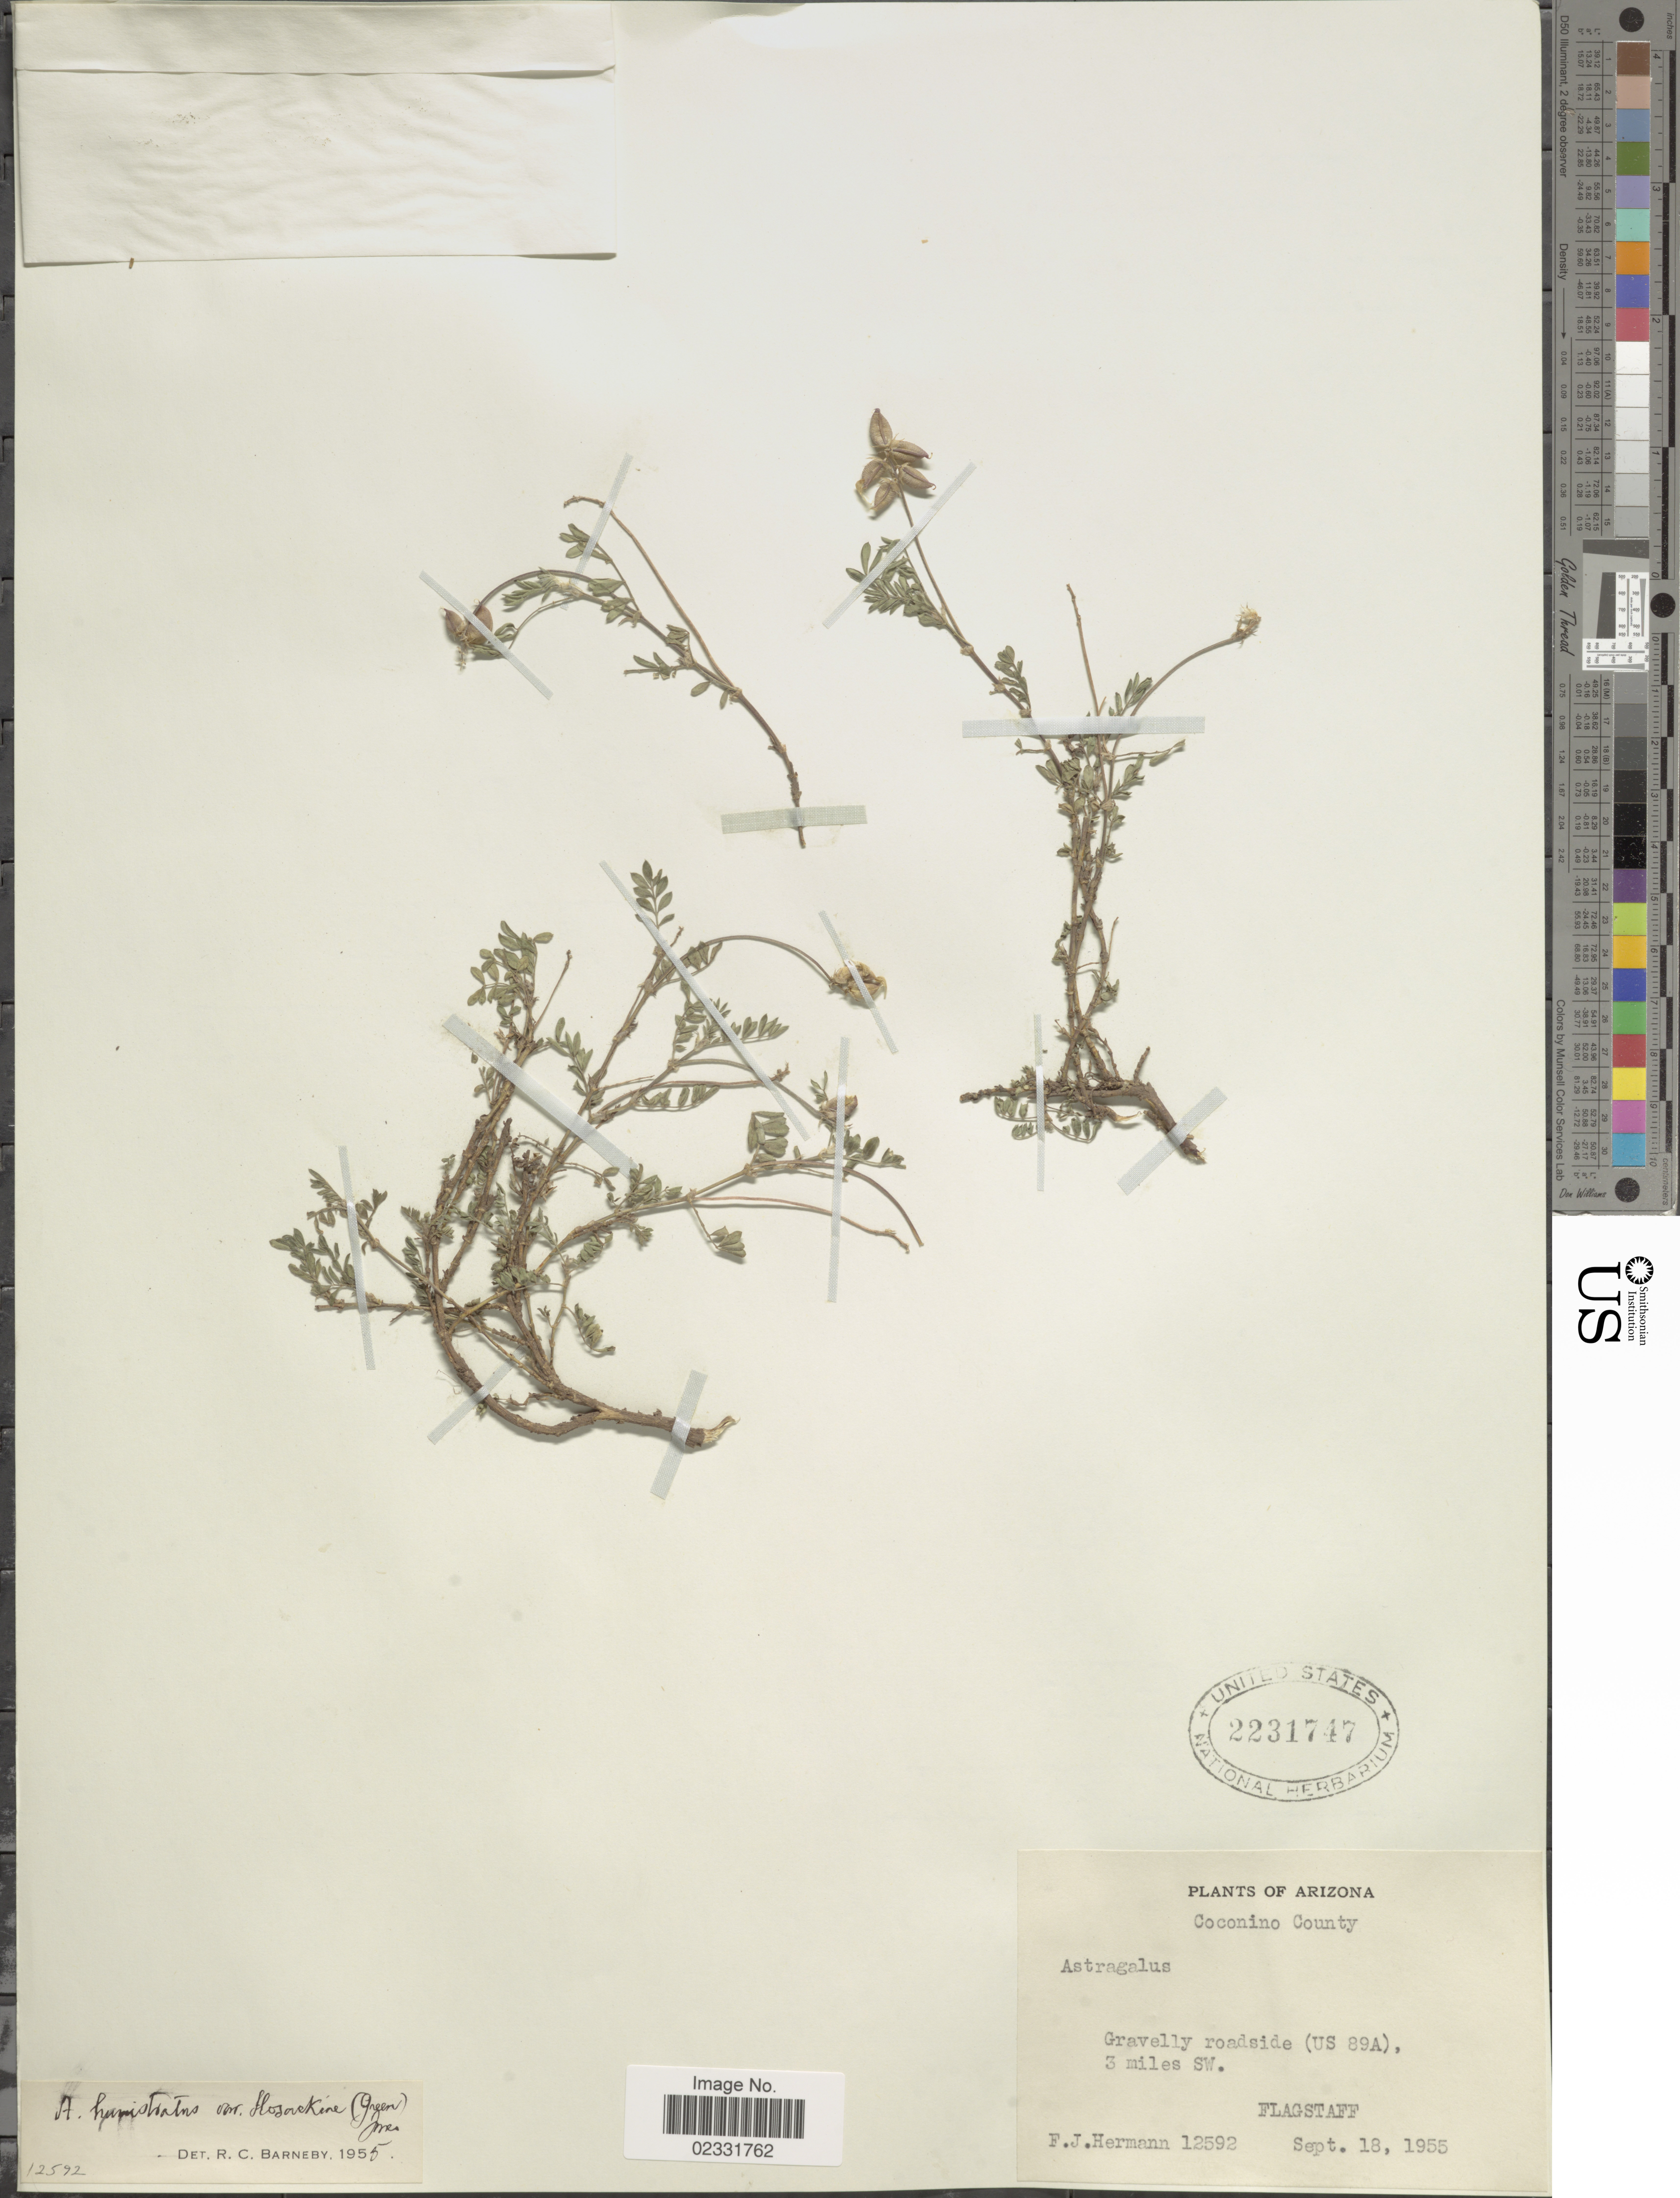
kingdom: Plantae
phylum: Tracheophyta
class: Magnoliopsida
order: Fabales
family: Fabaceae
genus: Astragalus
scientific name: Astragalus humistratus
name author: A. Gray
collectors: F. J. Hermann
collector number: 12592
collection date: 1955-09-18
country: United States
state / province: Arizona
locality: Coconino County, gravelly roadside (US 89A) 3 miles SW, Flagstaff.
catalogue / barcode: US 2231747